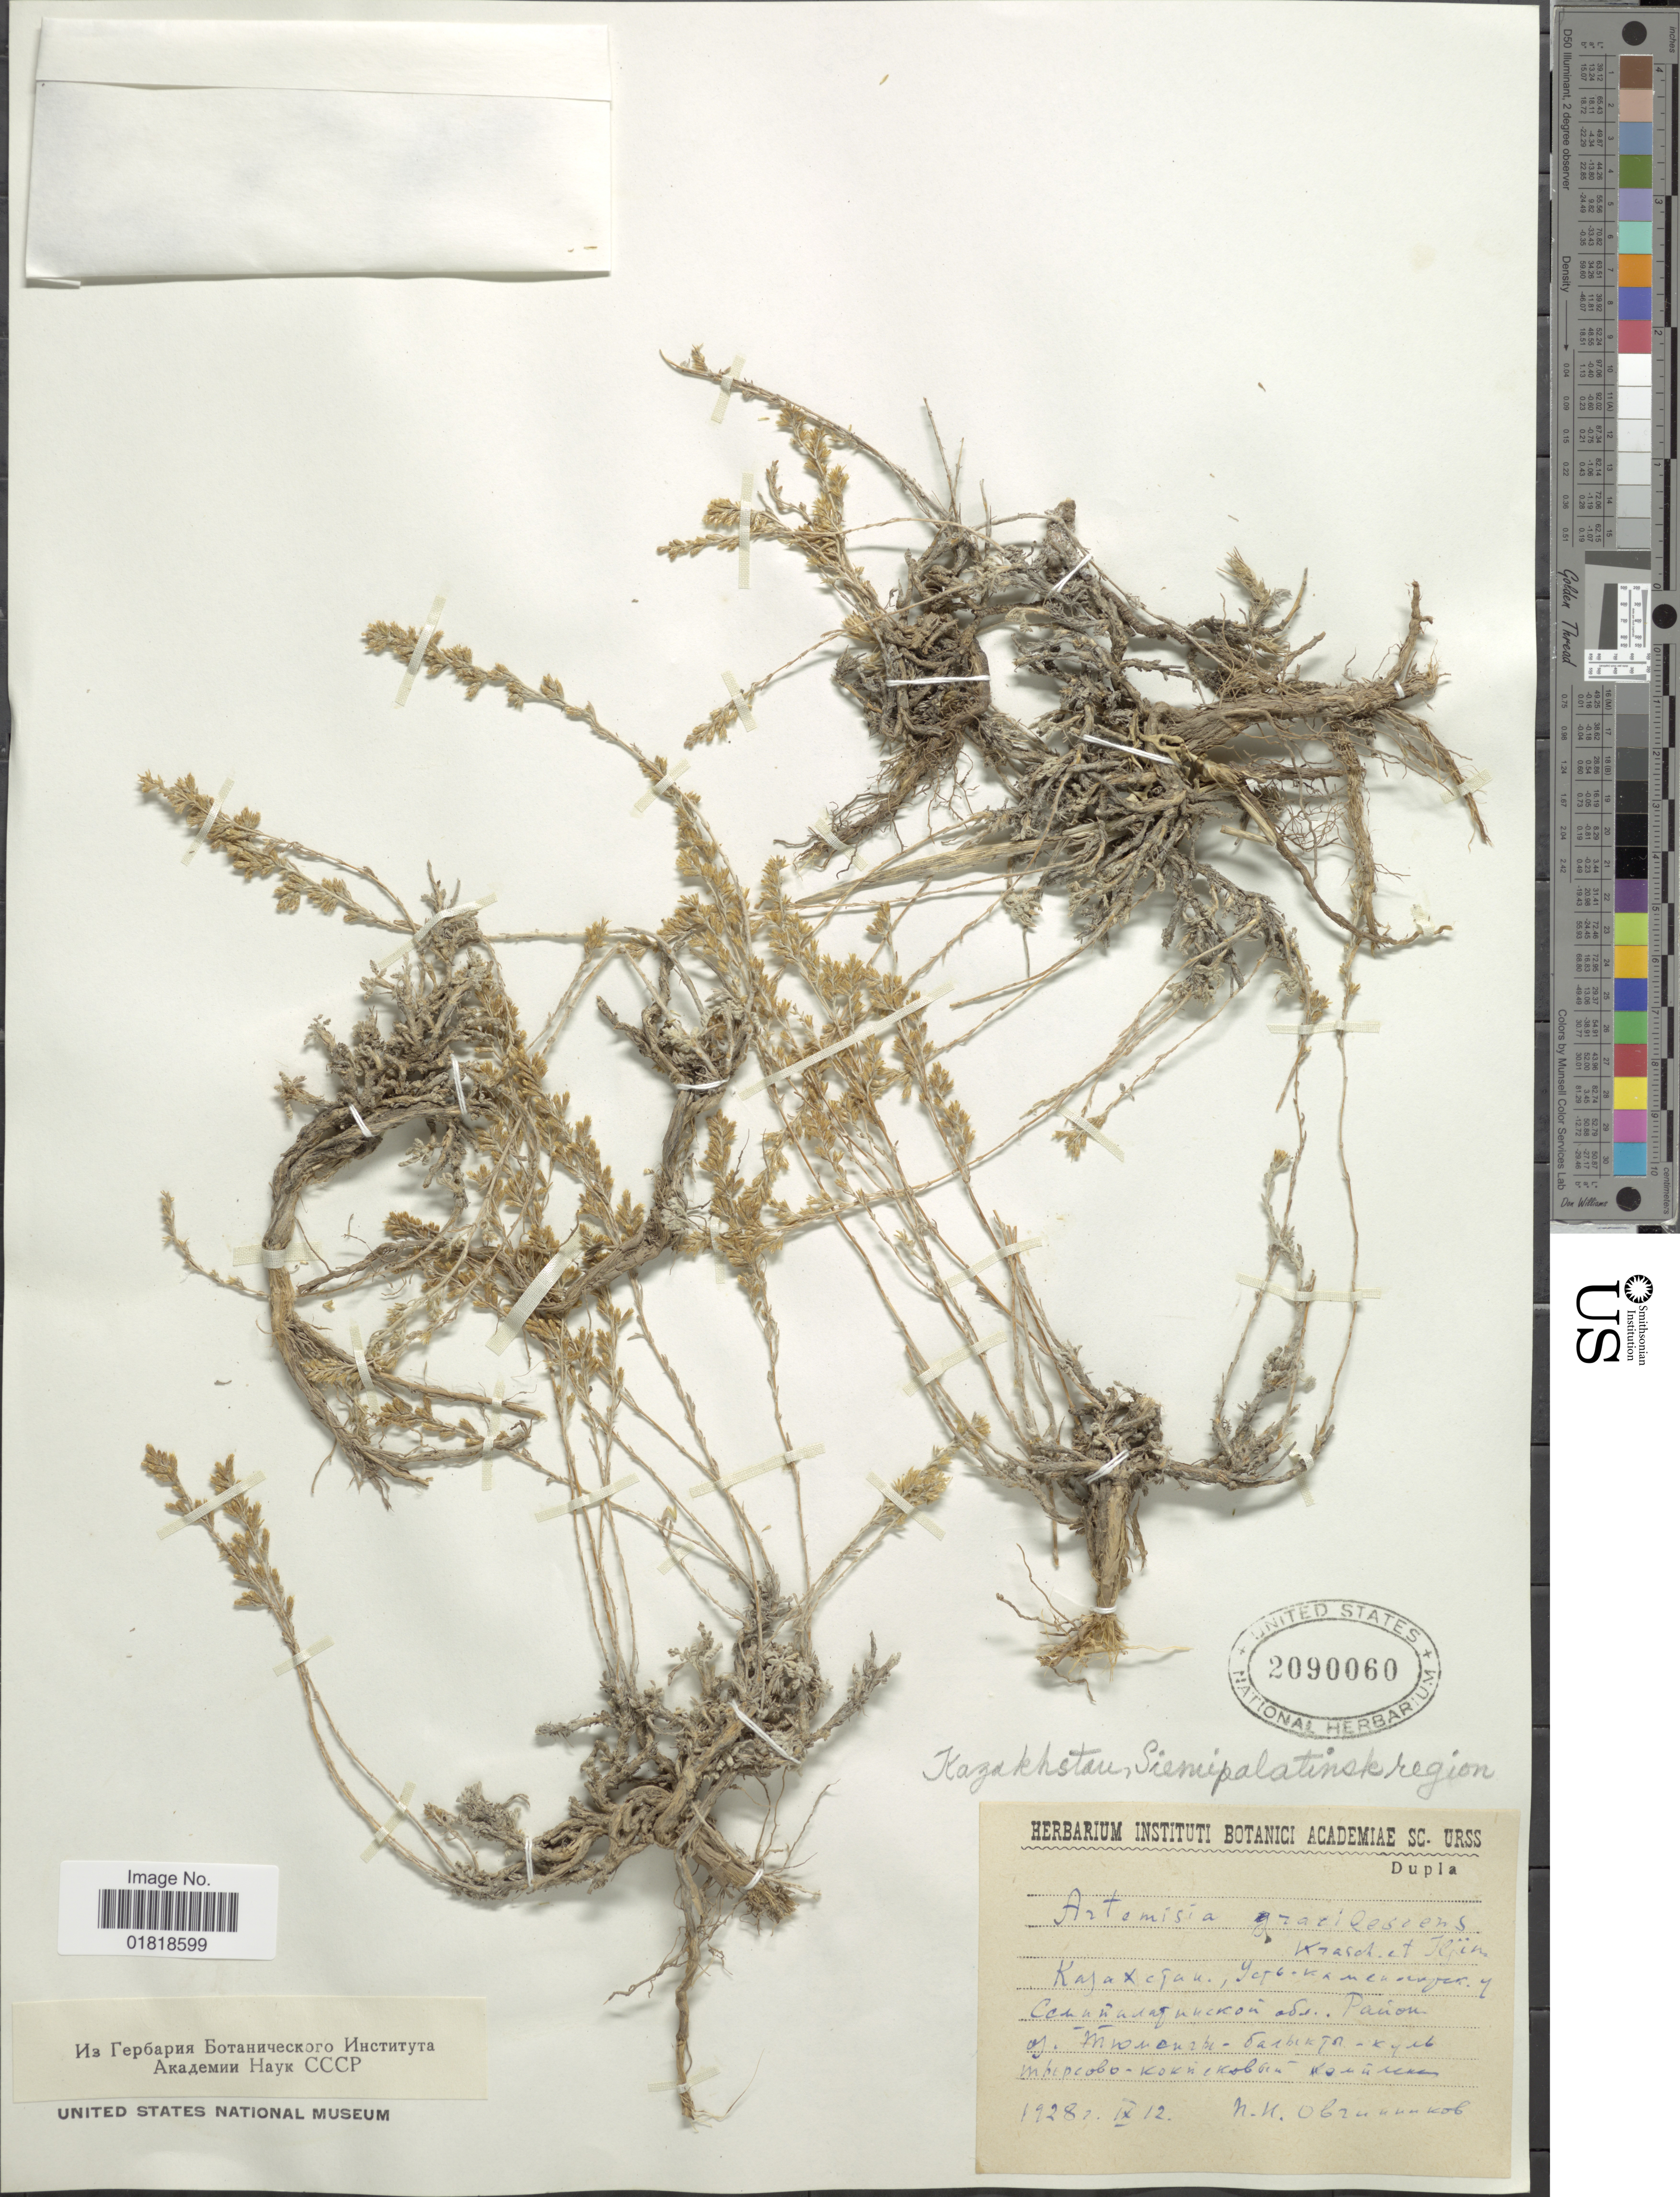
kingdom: Plantae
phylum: Tracheophyta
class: Magnoliopsida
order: Asterales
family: Asteraceae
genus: Artemisia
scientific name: Artemisia gracilescens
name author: Krasch. & Iljin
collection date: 1928-09-12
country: Kazakhstan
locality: Siemipalatinsk region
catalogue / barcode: US 2090060